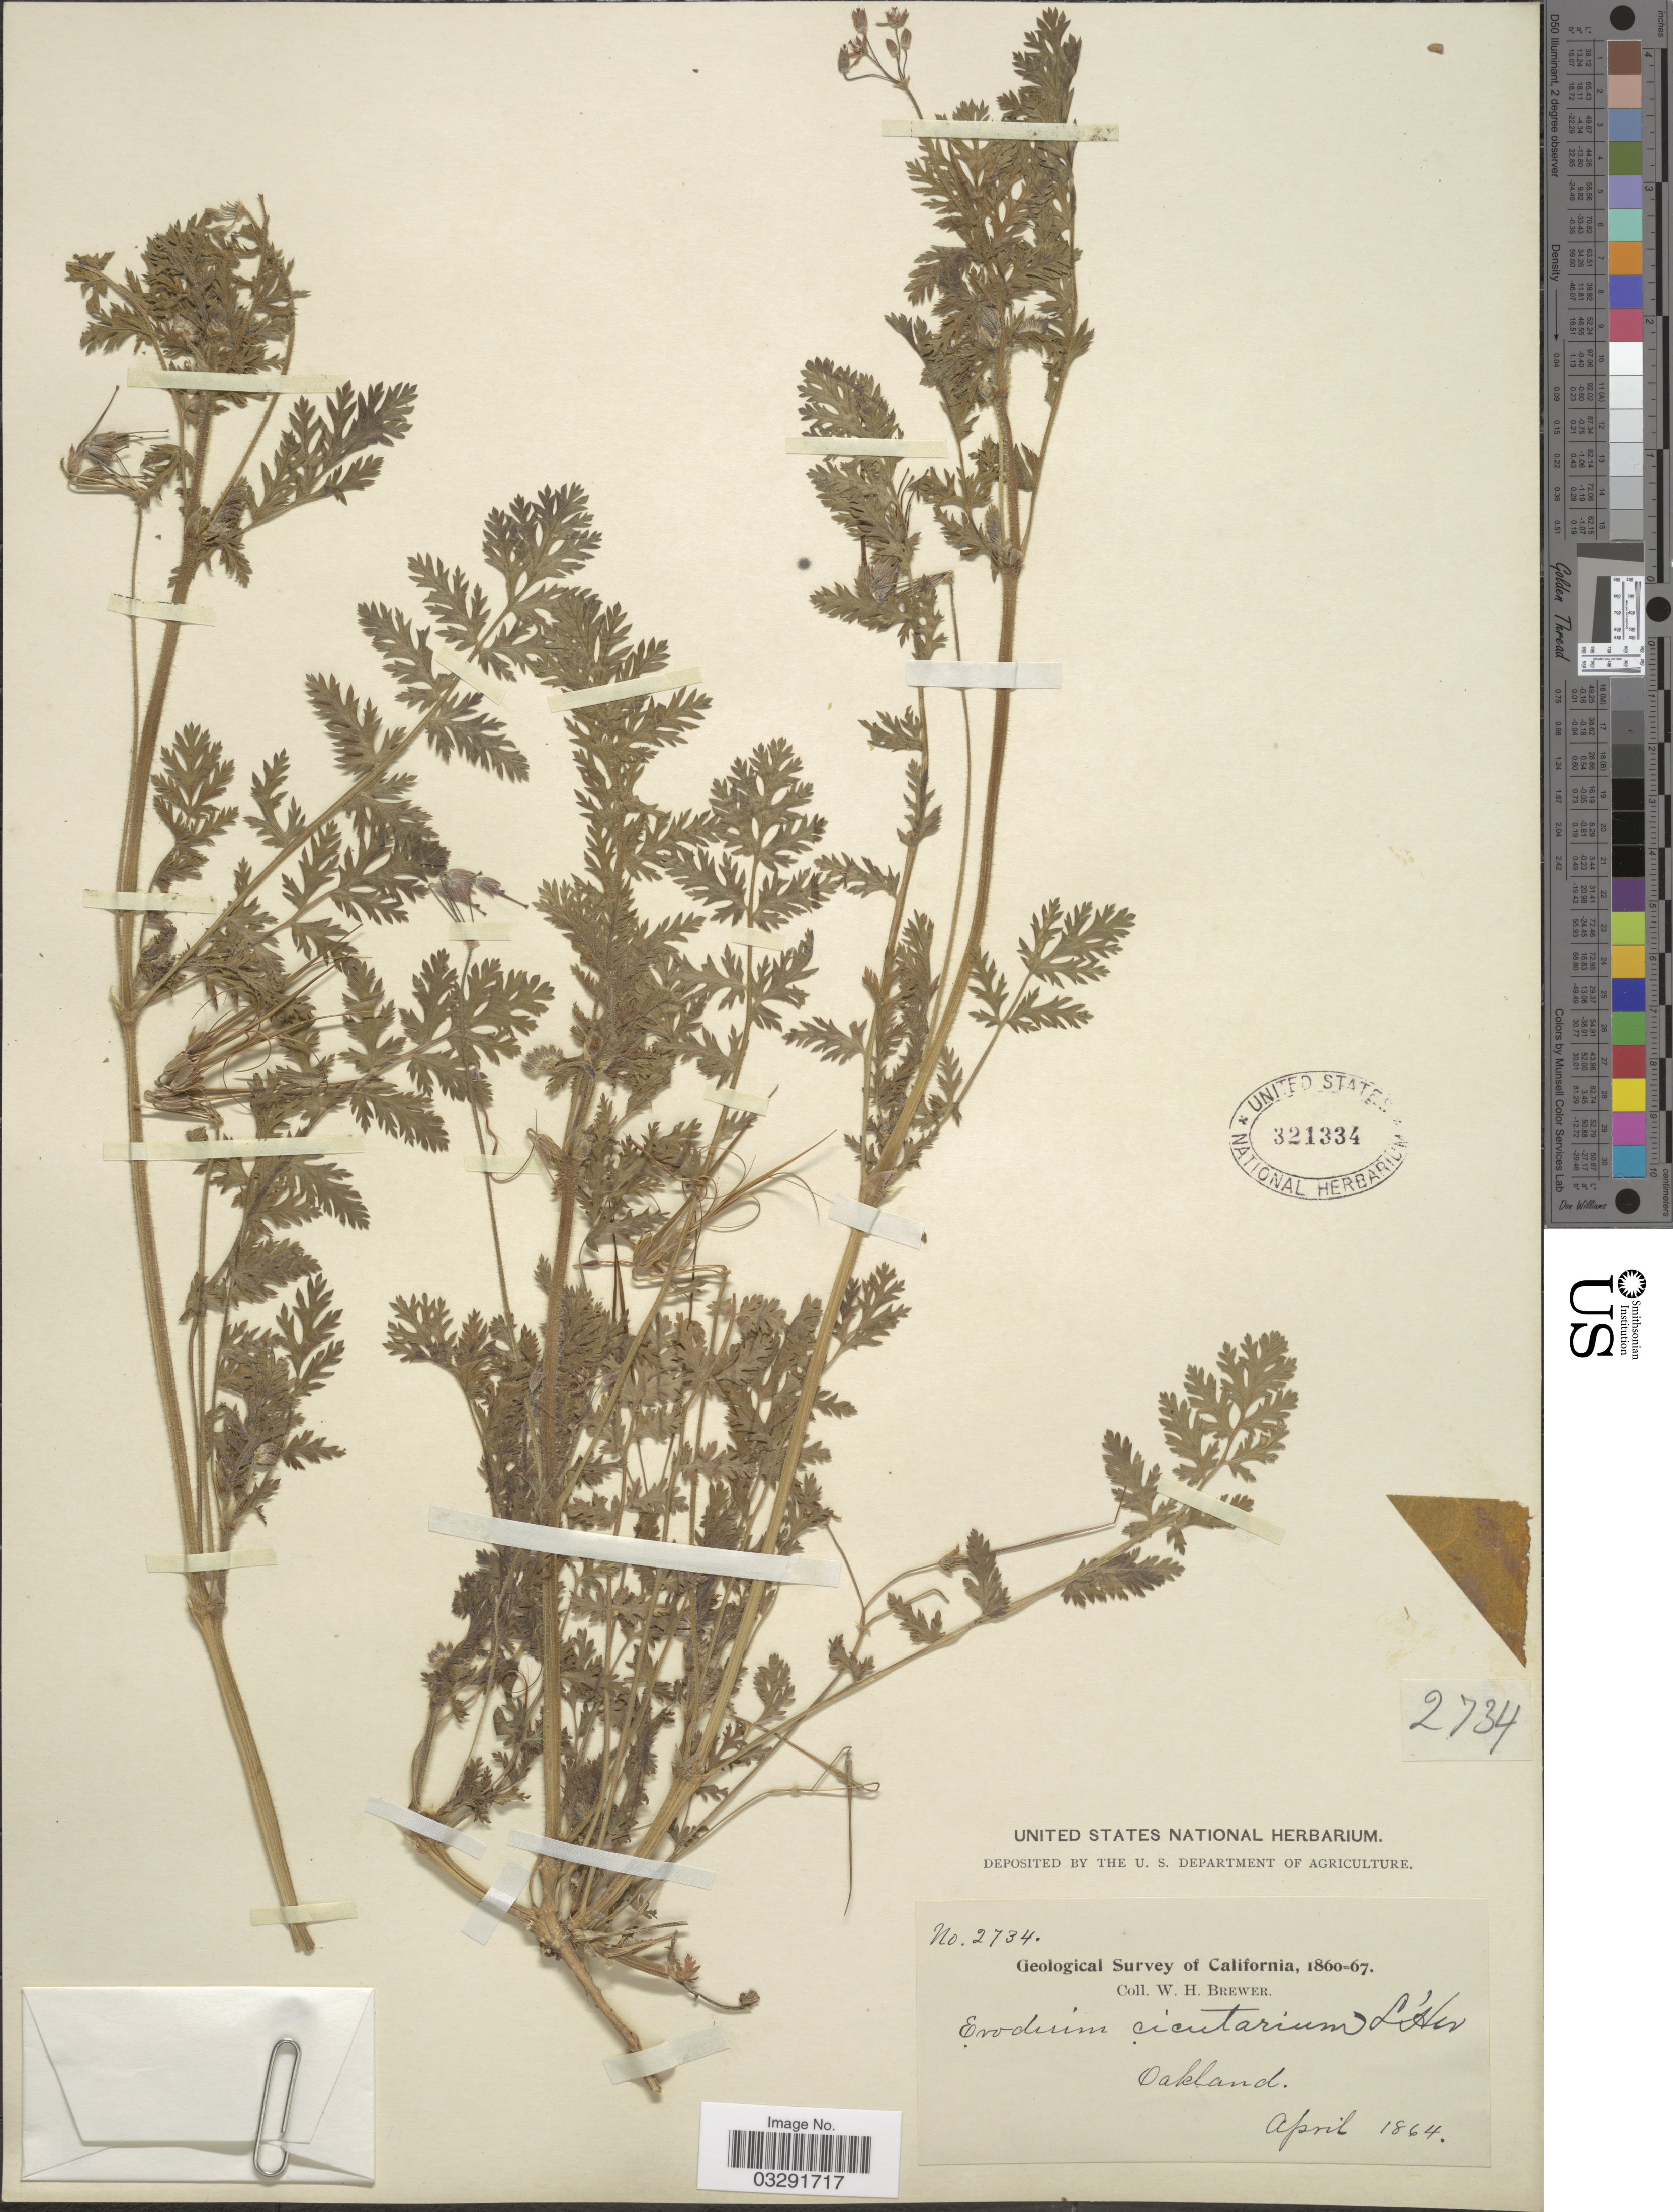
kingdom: Plantae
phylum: Tracheophyta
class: Magnoliopsida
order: Geraniales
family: Geraniaceae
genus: Erodium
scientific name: Erodium cicutarium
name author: (L.) L'Hér.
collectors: W. H. Brewer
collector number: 2734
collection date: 1864-04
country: United States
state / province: California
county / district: Alameda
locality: Oakland.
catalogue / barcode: US 321334